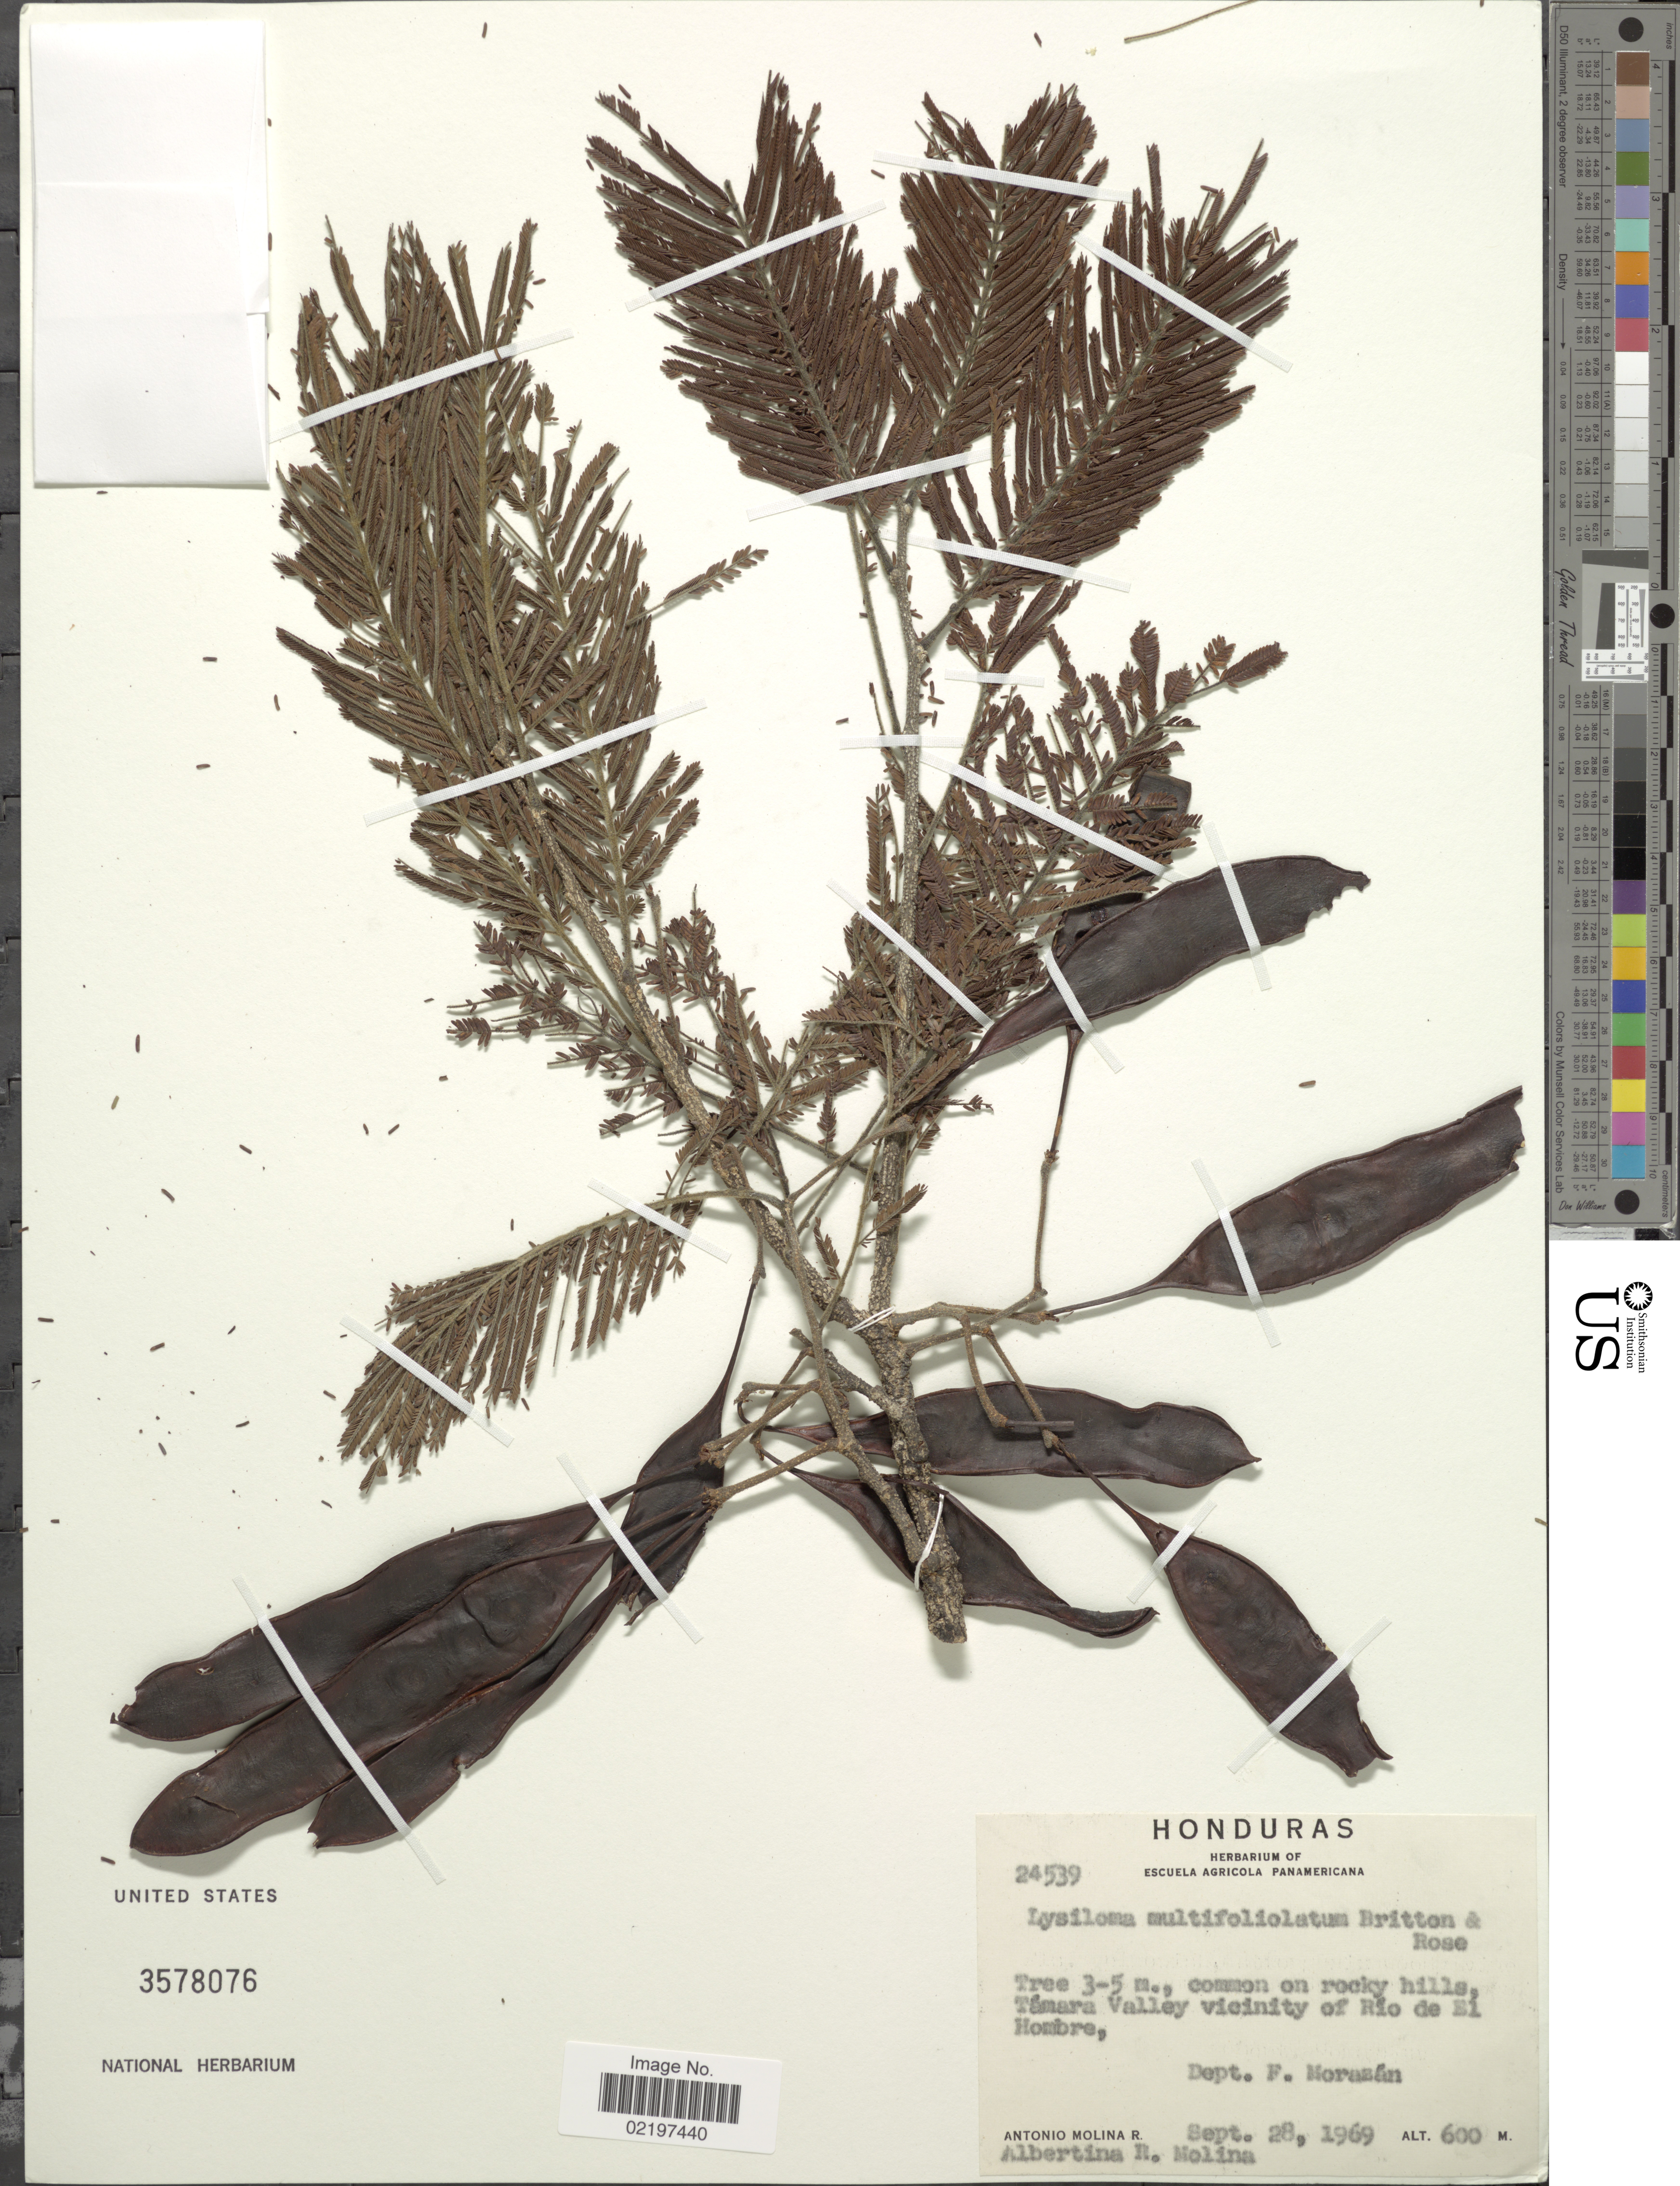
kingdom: Plantae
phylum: Tracheophyta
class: Magnoliopsida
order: Fabales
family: Fabaceae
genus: Lysiloma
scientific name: Lysiloma multifoliolatum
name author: Britton & Rose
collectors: A. Molina R. & A. R. Molina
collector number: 24539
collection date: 1969-09-28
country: Honduras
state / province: Fco. Morazán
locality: Common on rocky hills, Támara Valley vicinity of Río de El Hombre, Dept. F. Morazán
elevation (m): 600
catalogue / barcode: US 3578076